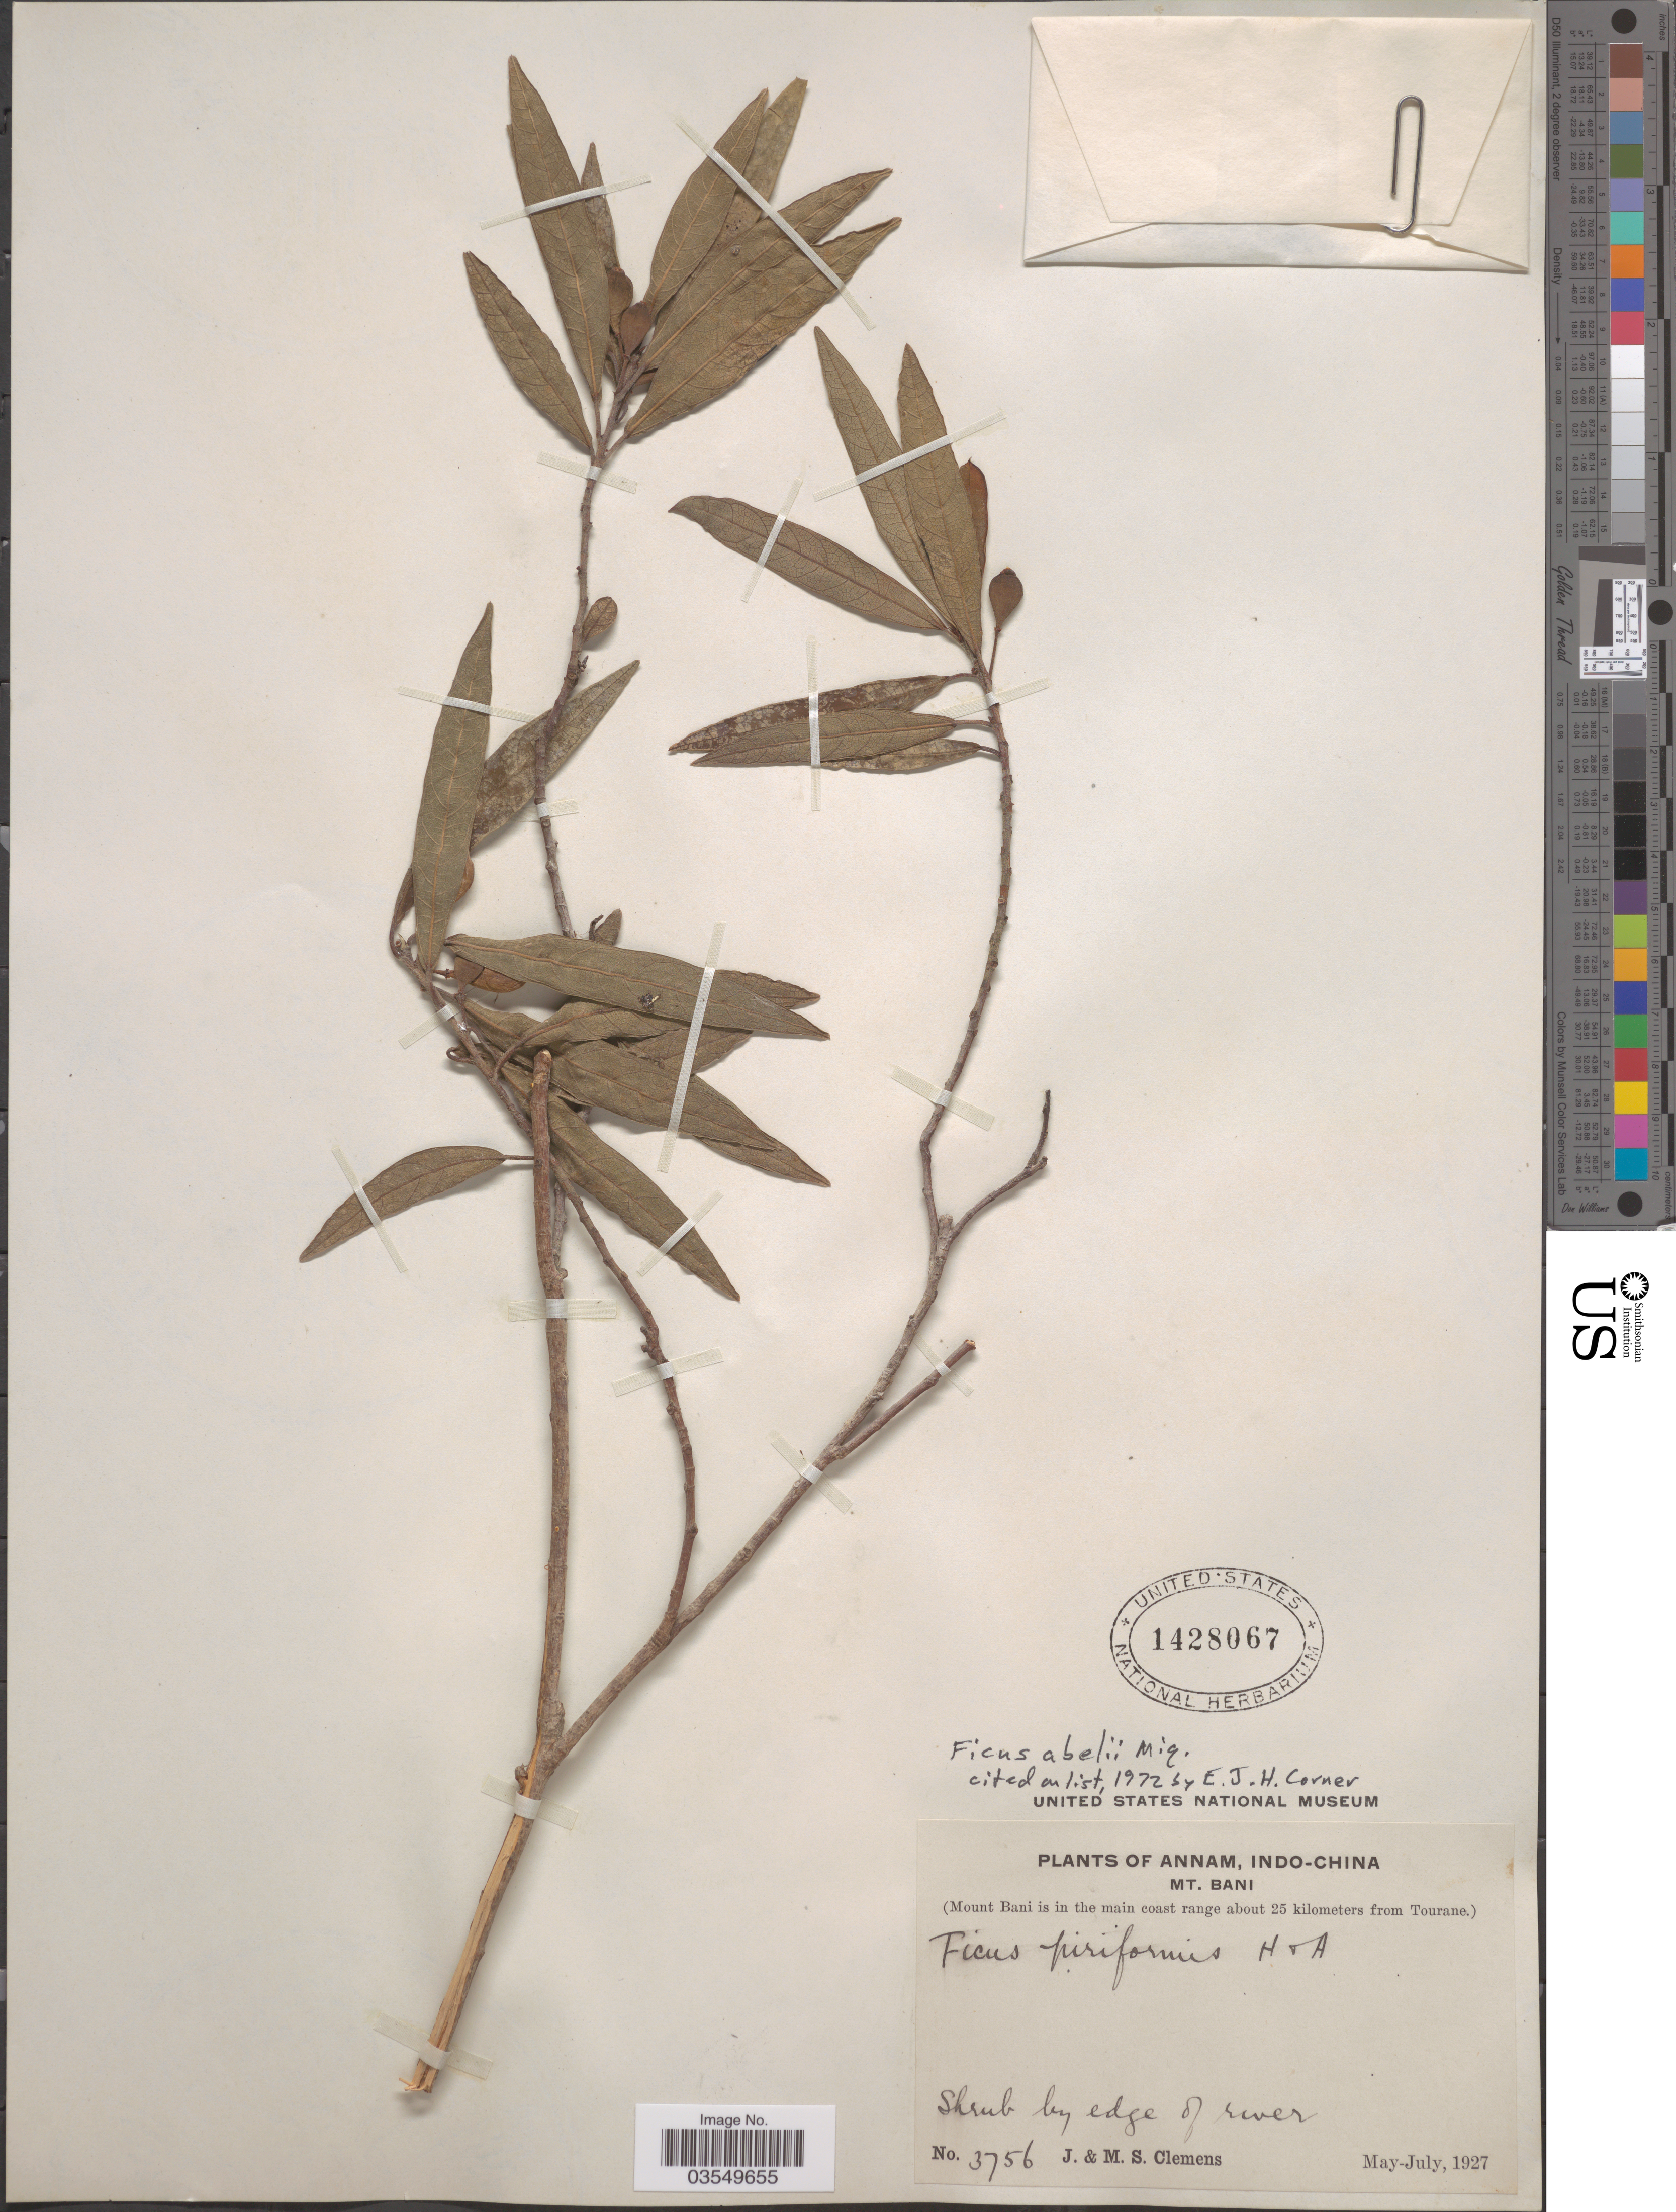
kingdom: Plantae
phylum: Tracheophyta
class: Magnoliopsida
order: Rosales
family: Moraceae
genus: Ficus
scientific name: Ficus abelii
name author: Miq.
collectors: J. Clemens & M. S. Clemens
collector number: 3756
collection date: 1927-05/1927-07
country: Vietnam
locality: Annam, Indo-China. Mt. Bani. (Mount Bani is in the main coast range about 25 kilometers from Tourane.).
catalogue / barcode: US 1428067